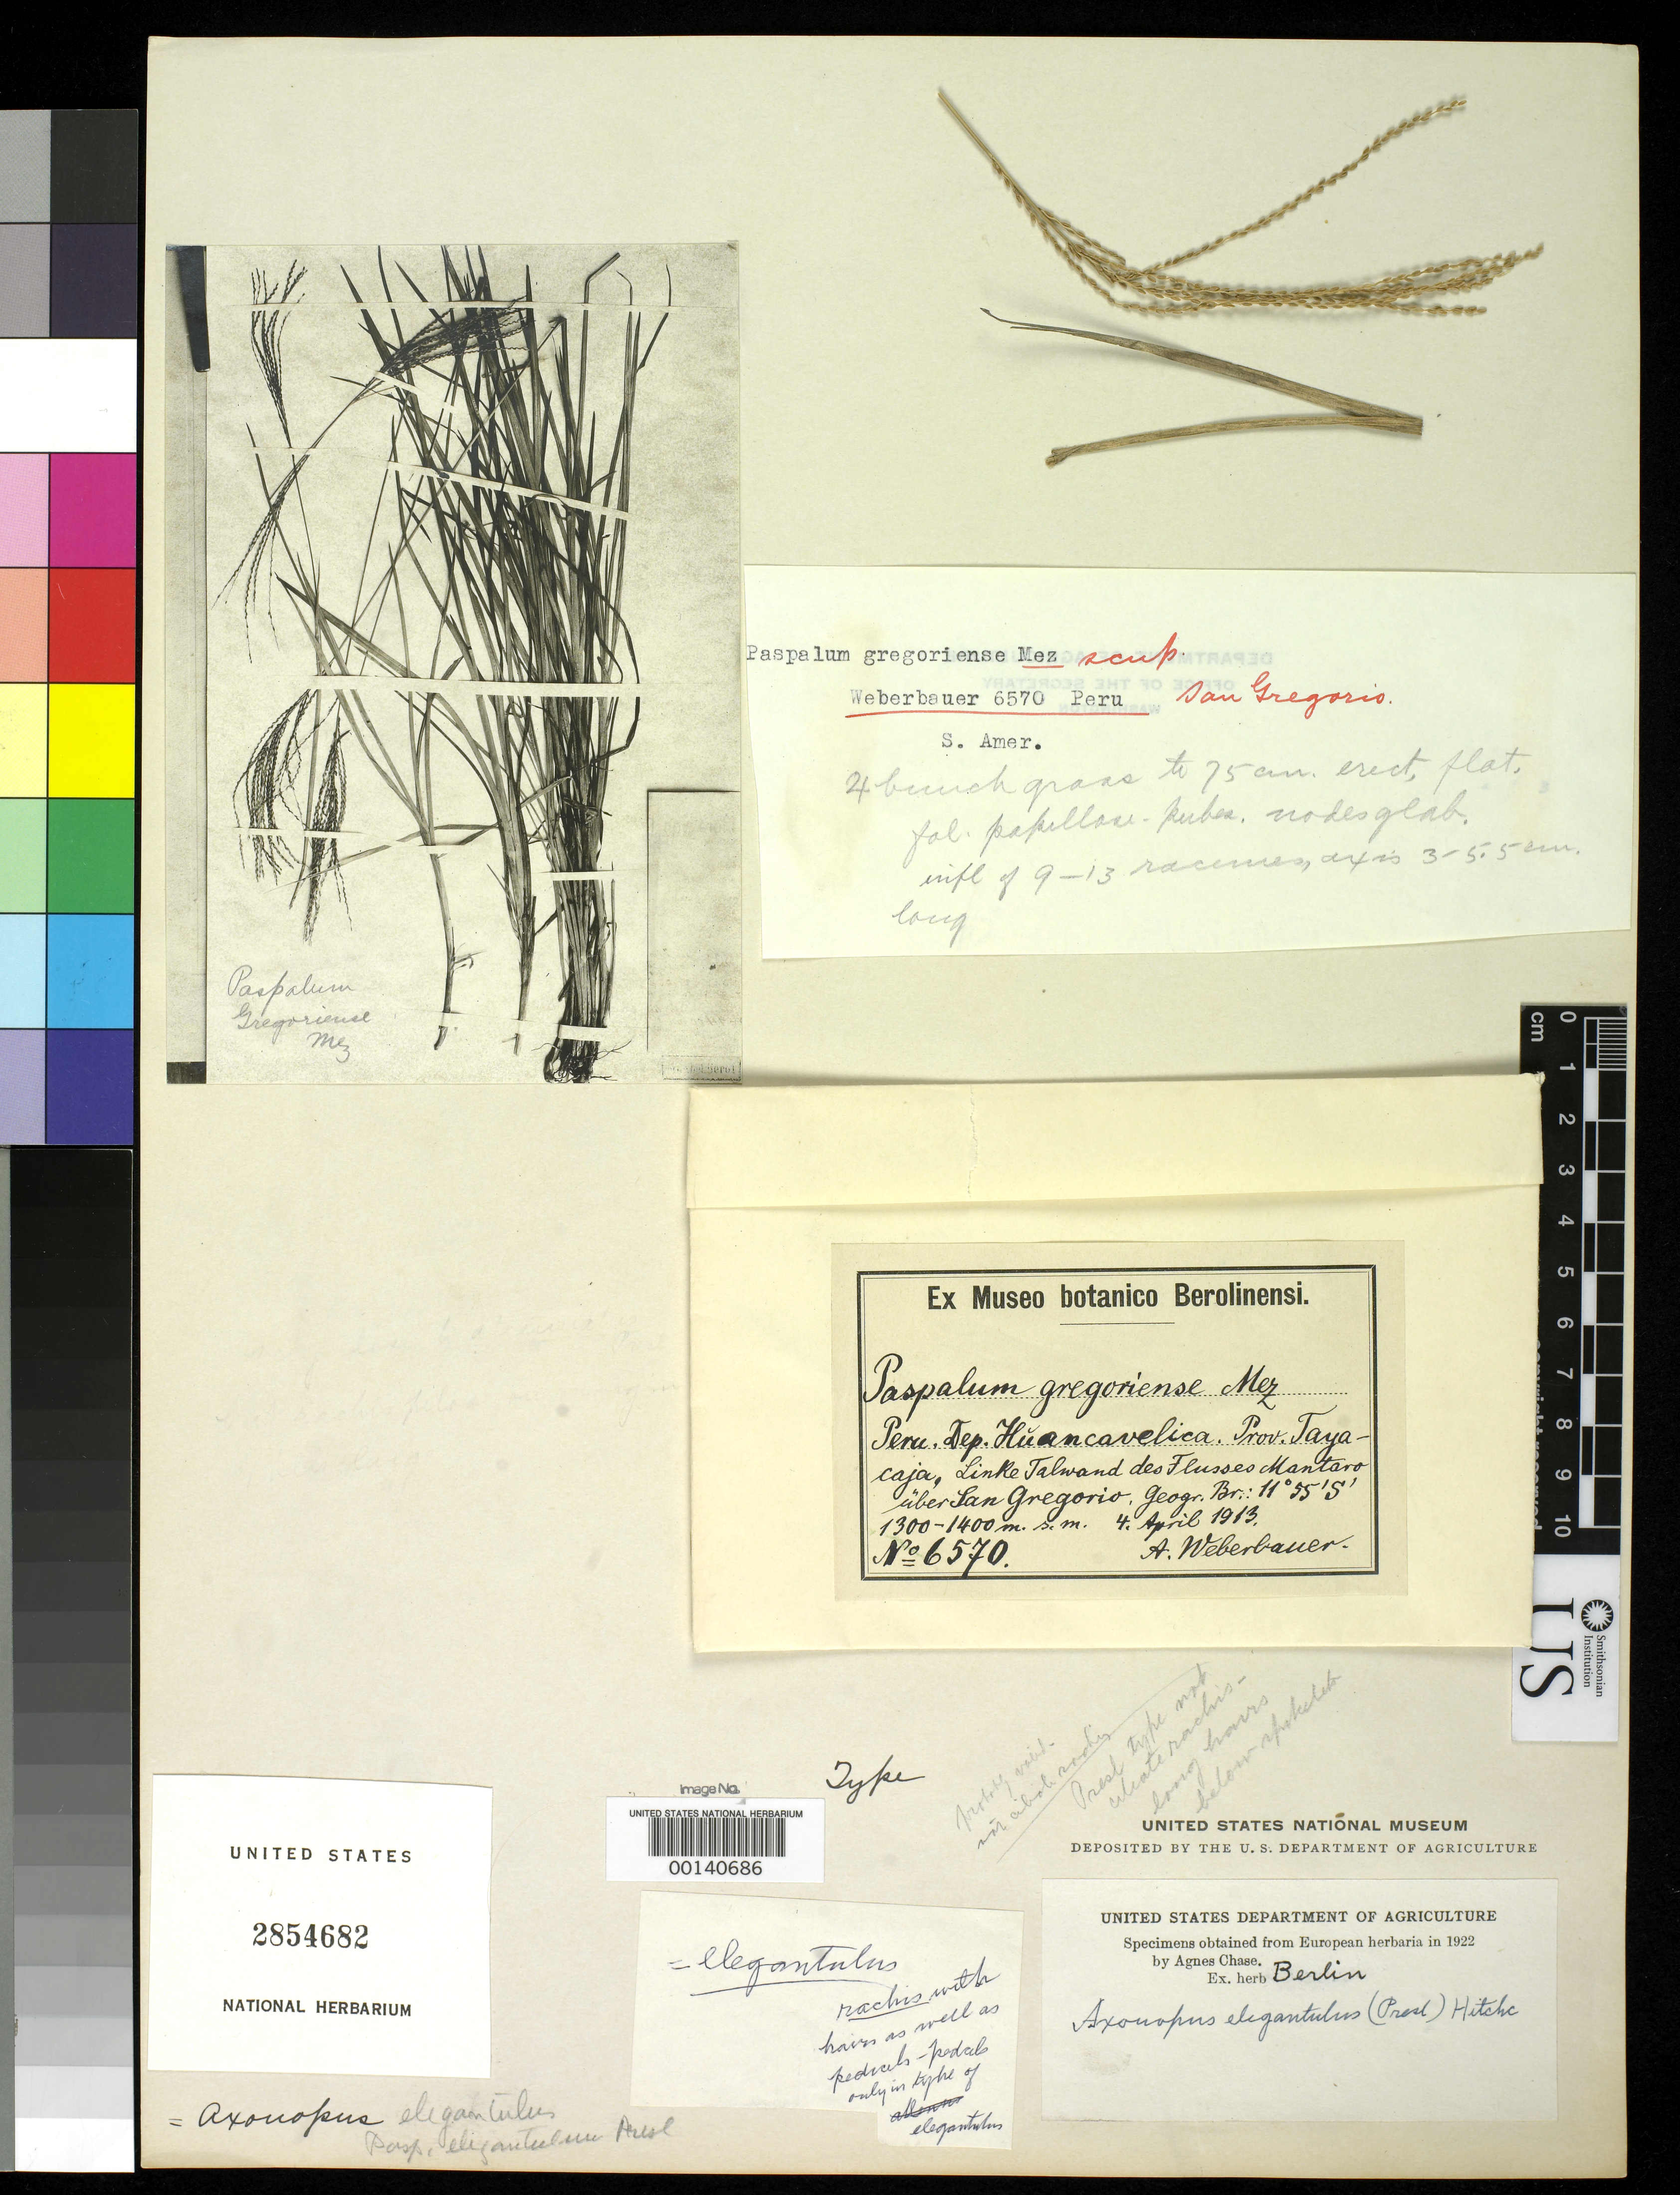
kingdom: Plantae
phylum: Tracheophyta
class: Liliopsida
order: Poales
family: Poaceae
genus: Paspalum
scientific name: Paspalum gregoriense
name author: Mez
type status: Isotype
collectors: A. Weberbauer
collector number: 6570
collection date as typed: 04 Apr 1913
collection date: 1913-04-04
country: Peru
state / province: Huancavelica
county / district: Tayacaja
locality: San Gregorio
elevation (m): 1300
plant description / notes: Photograph and fragmentary material of type specimen ex herb. Berlin.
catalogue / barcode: US 2854682